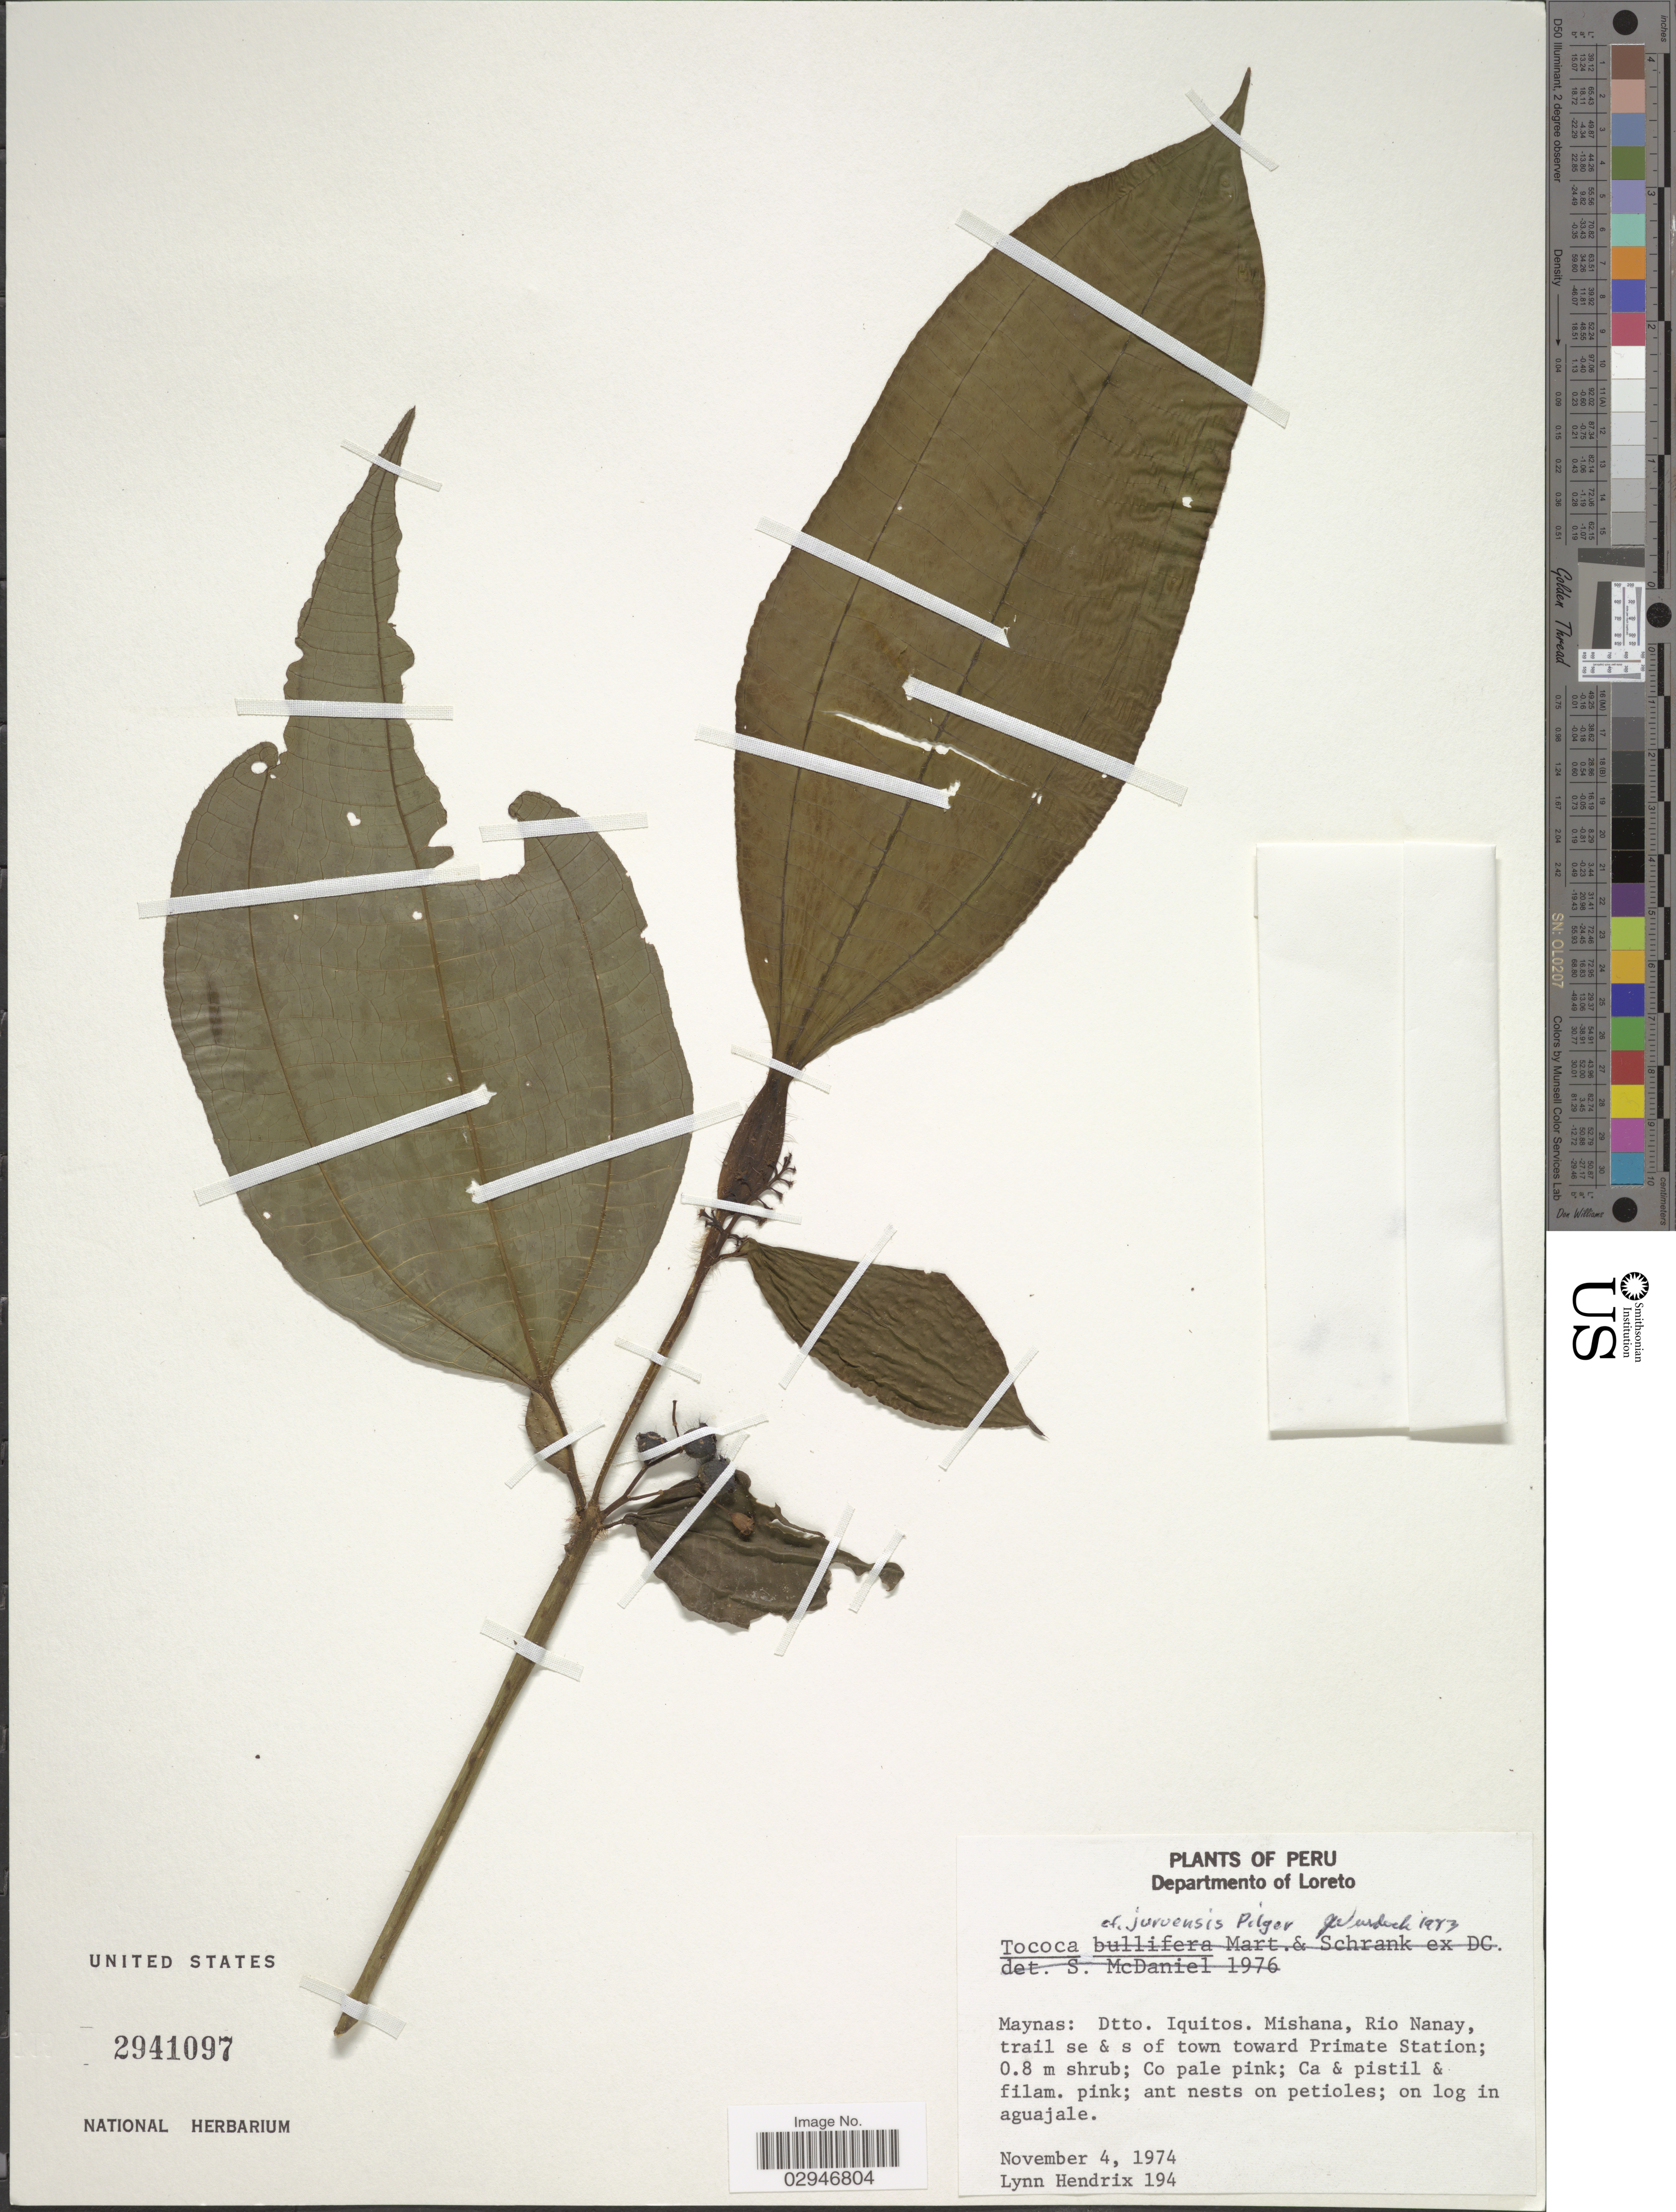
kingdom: Plantae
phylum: Tracheophyta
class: Magnoliopsida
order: Myrtales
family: Melastomataceae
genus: Tococa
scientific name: Tococa juruensis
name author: Pilg.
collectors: L. Hendrix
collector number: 194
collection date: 1974-11-04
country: Peru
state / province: Loreto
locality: Departmento of Loreto. Maynas: Dtto. Iquitos. Mishana, Rio Nanay, trail se & s of town toward Primate Station.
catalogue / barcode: US 2941097